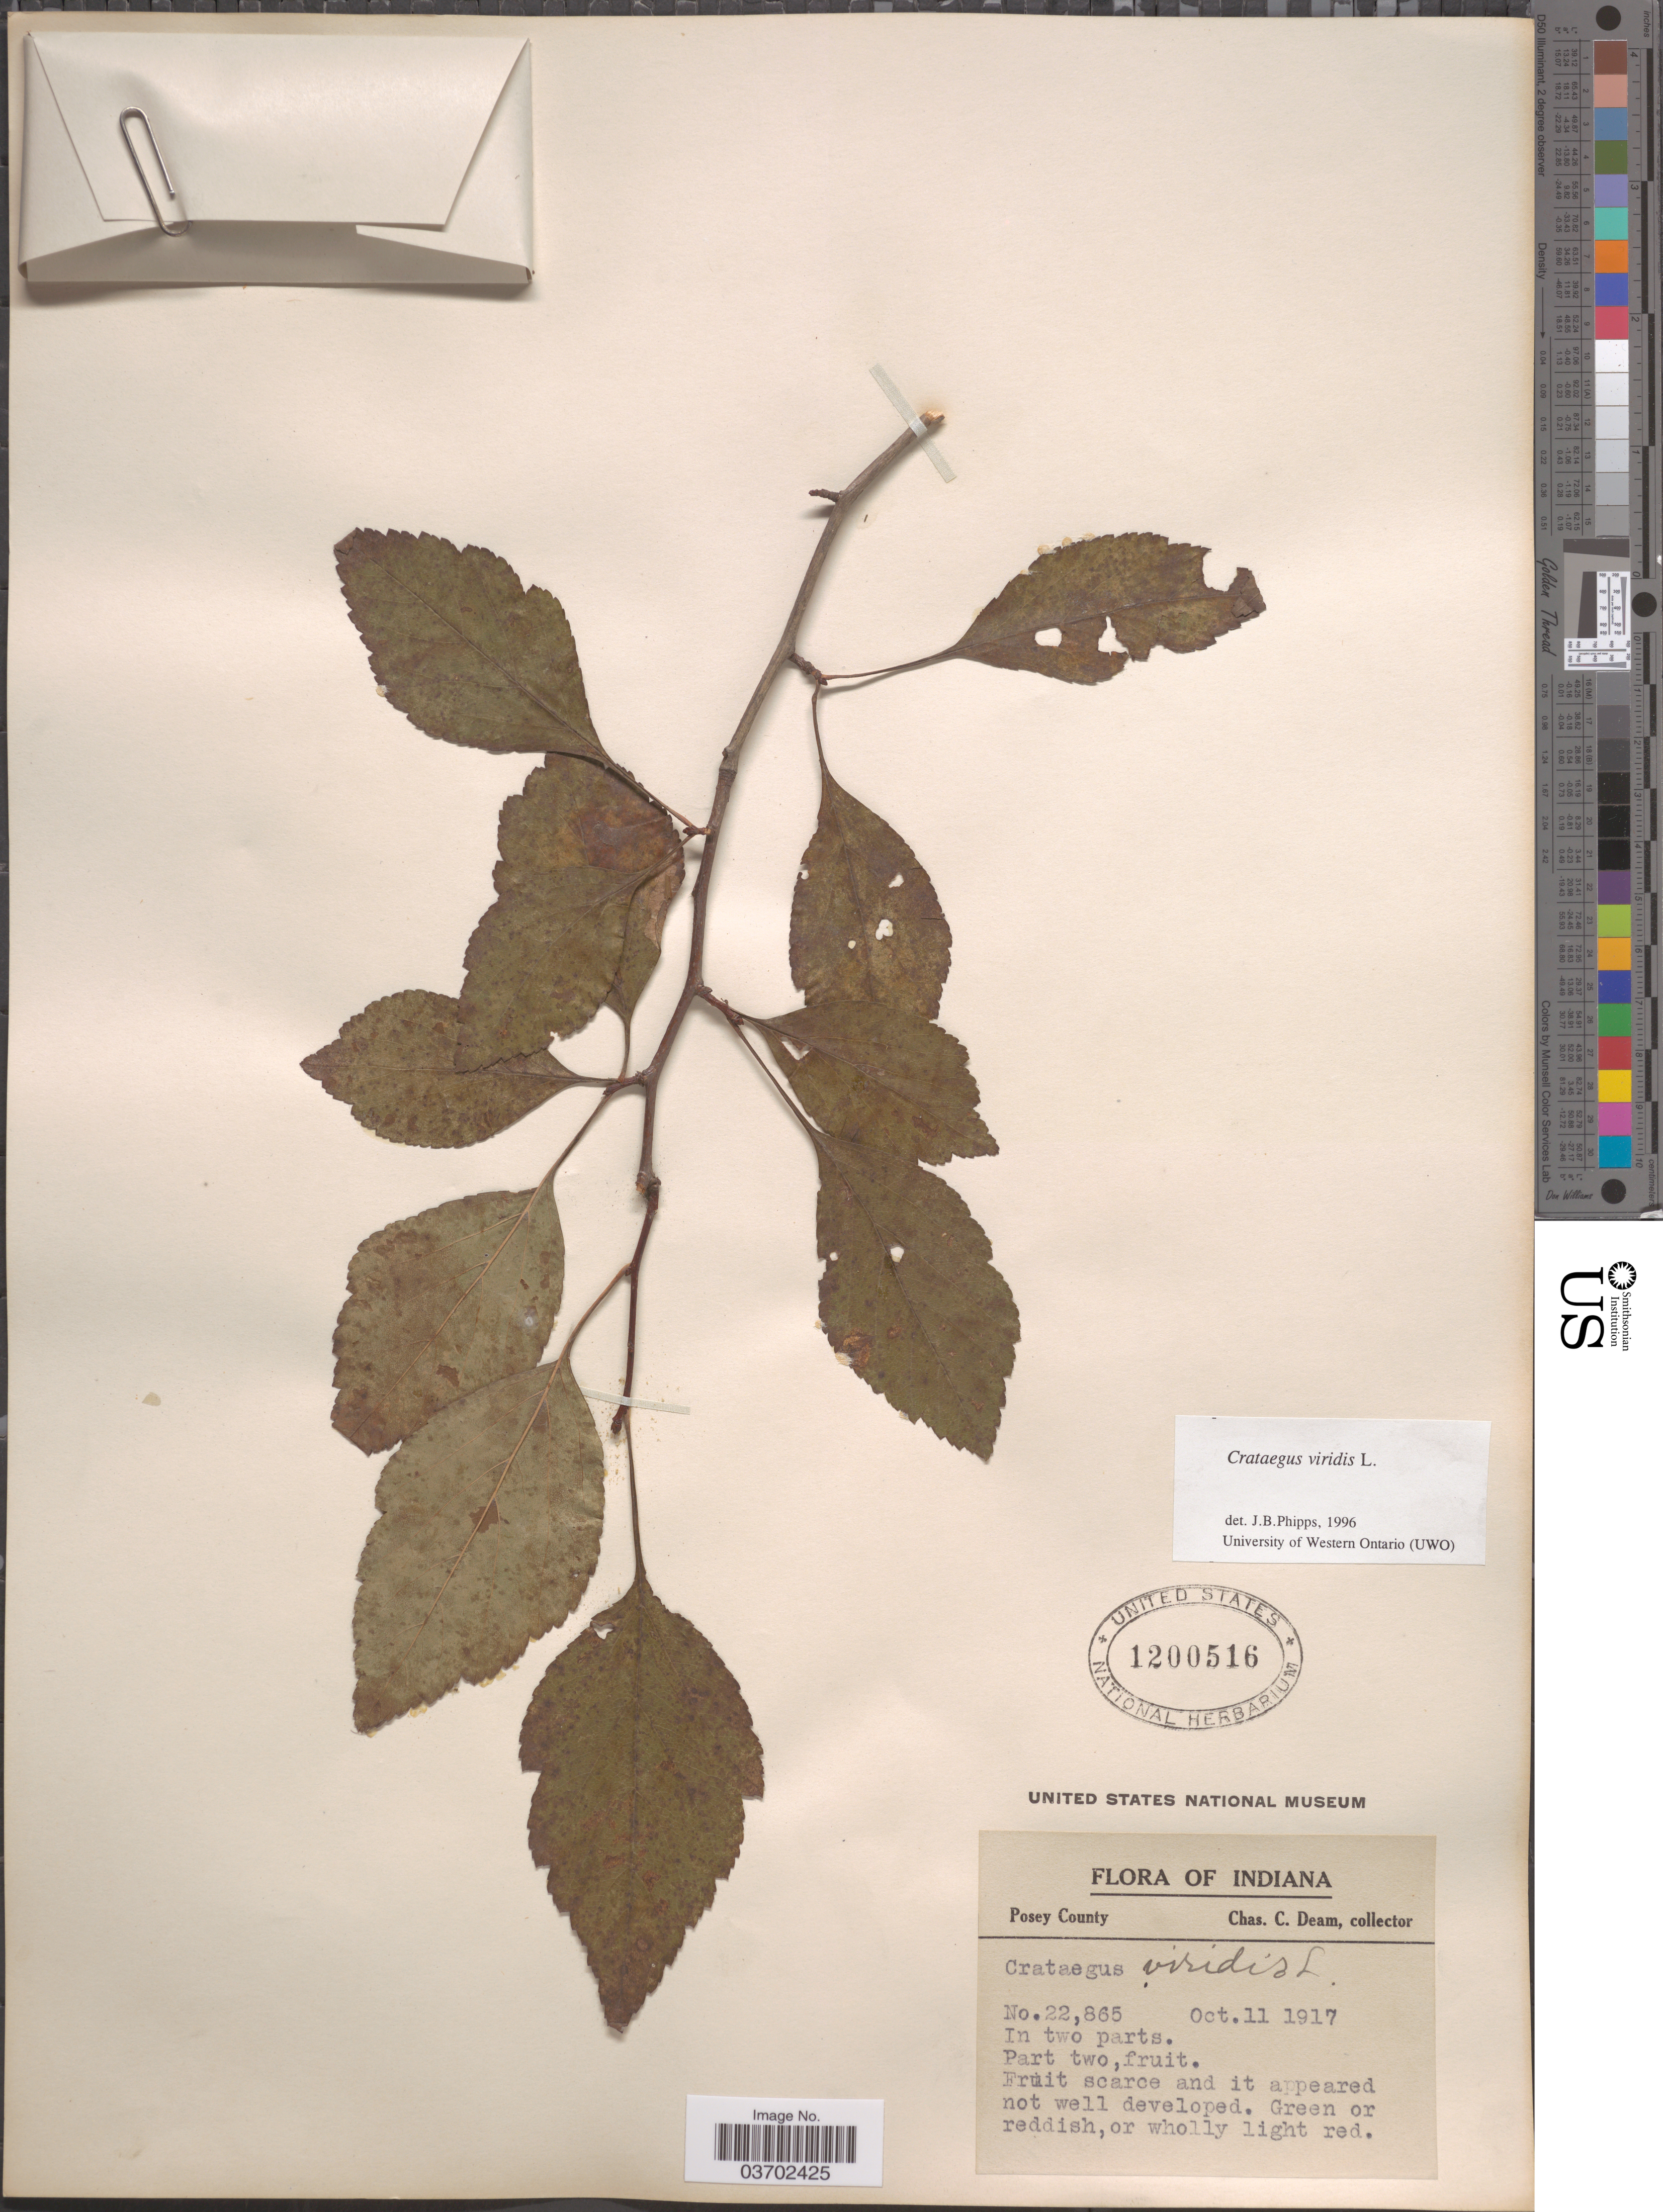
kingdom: Plantae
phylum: Tracheophyta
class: Magnoliopsida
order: Rosales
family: Rosaceae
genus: Crataegus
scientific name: Crataegus viridis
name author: L.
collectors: C. C. Deam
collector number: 22865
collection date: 1917-10-11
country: United States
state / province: Indiana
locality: Posey County.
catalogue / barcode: US 1200516